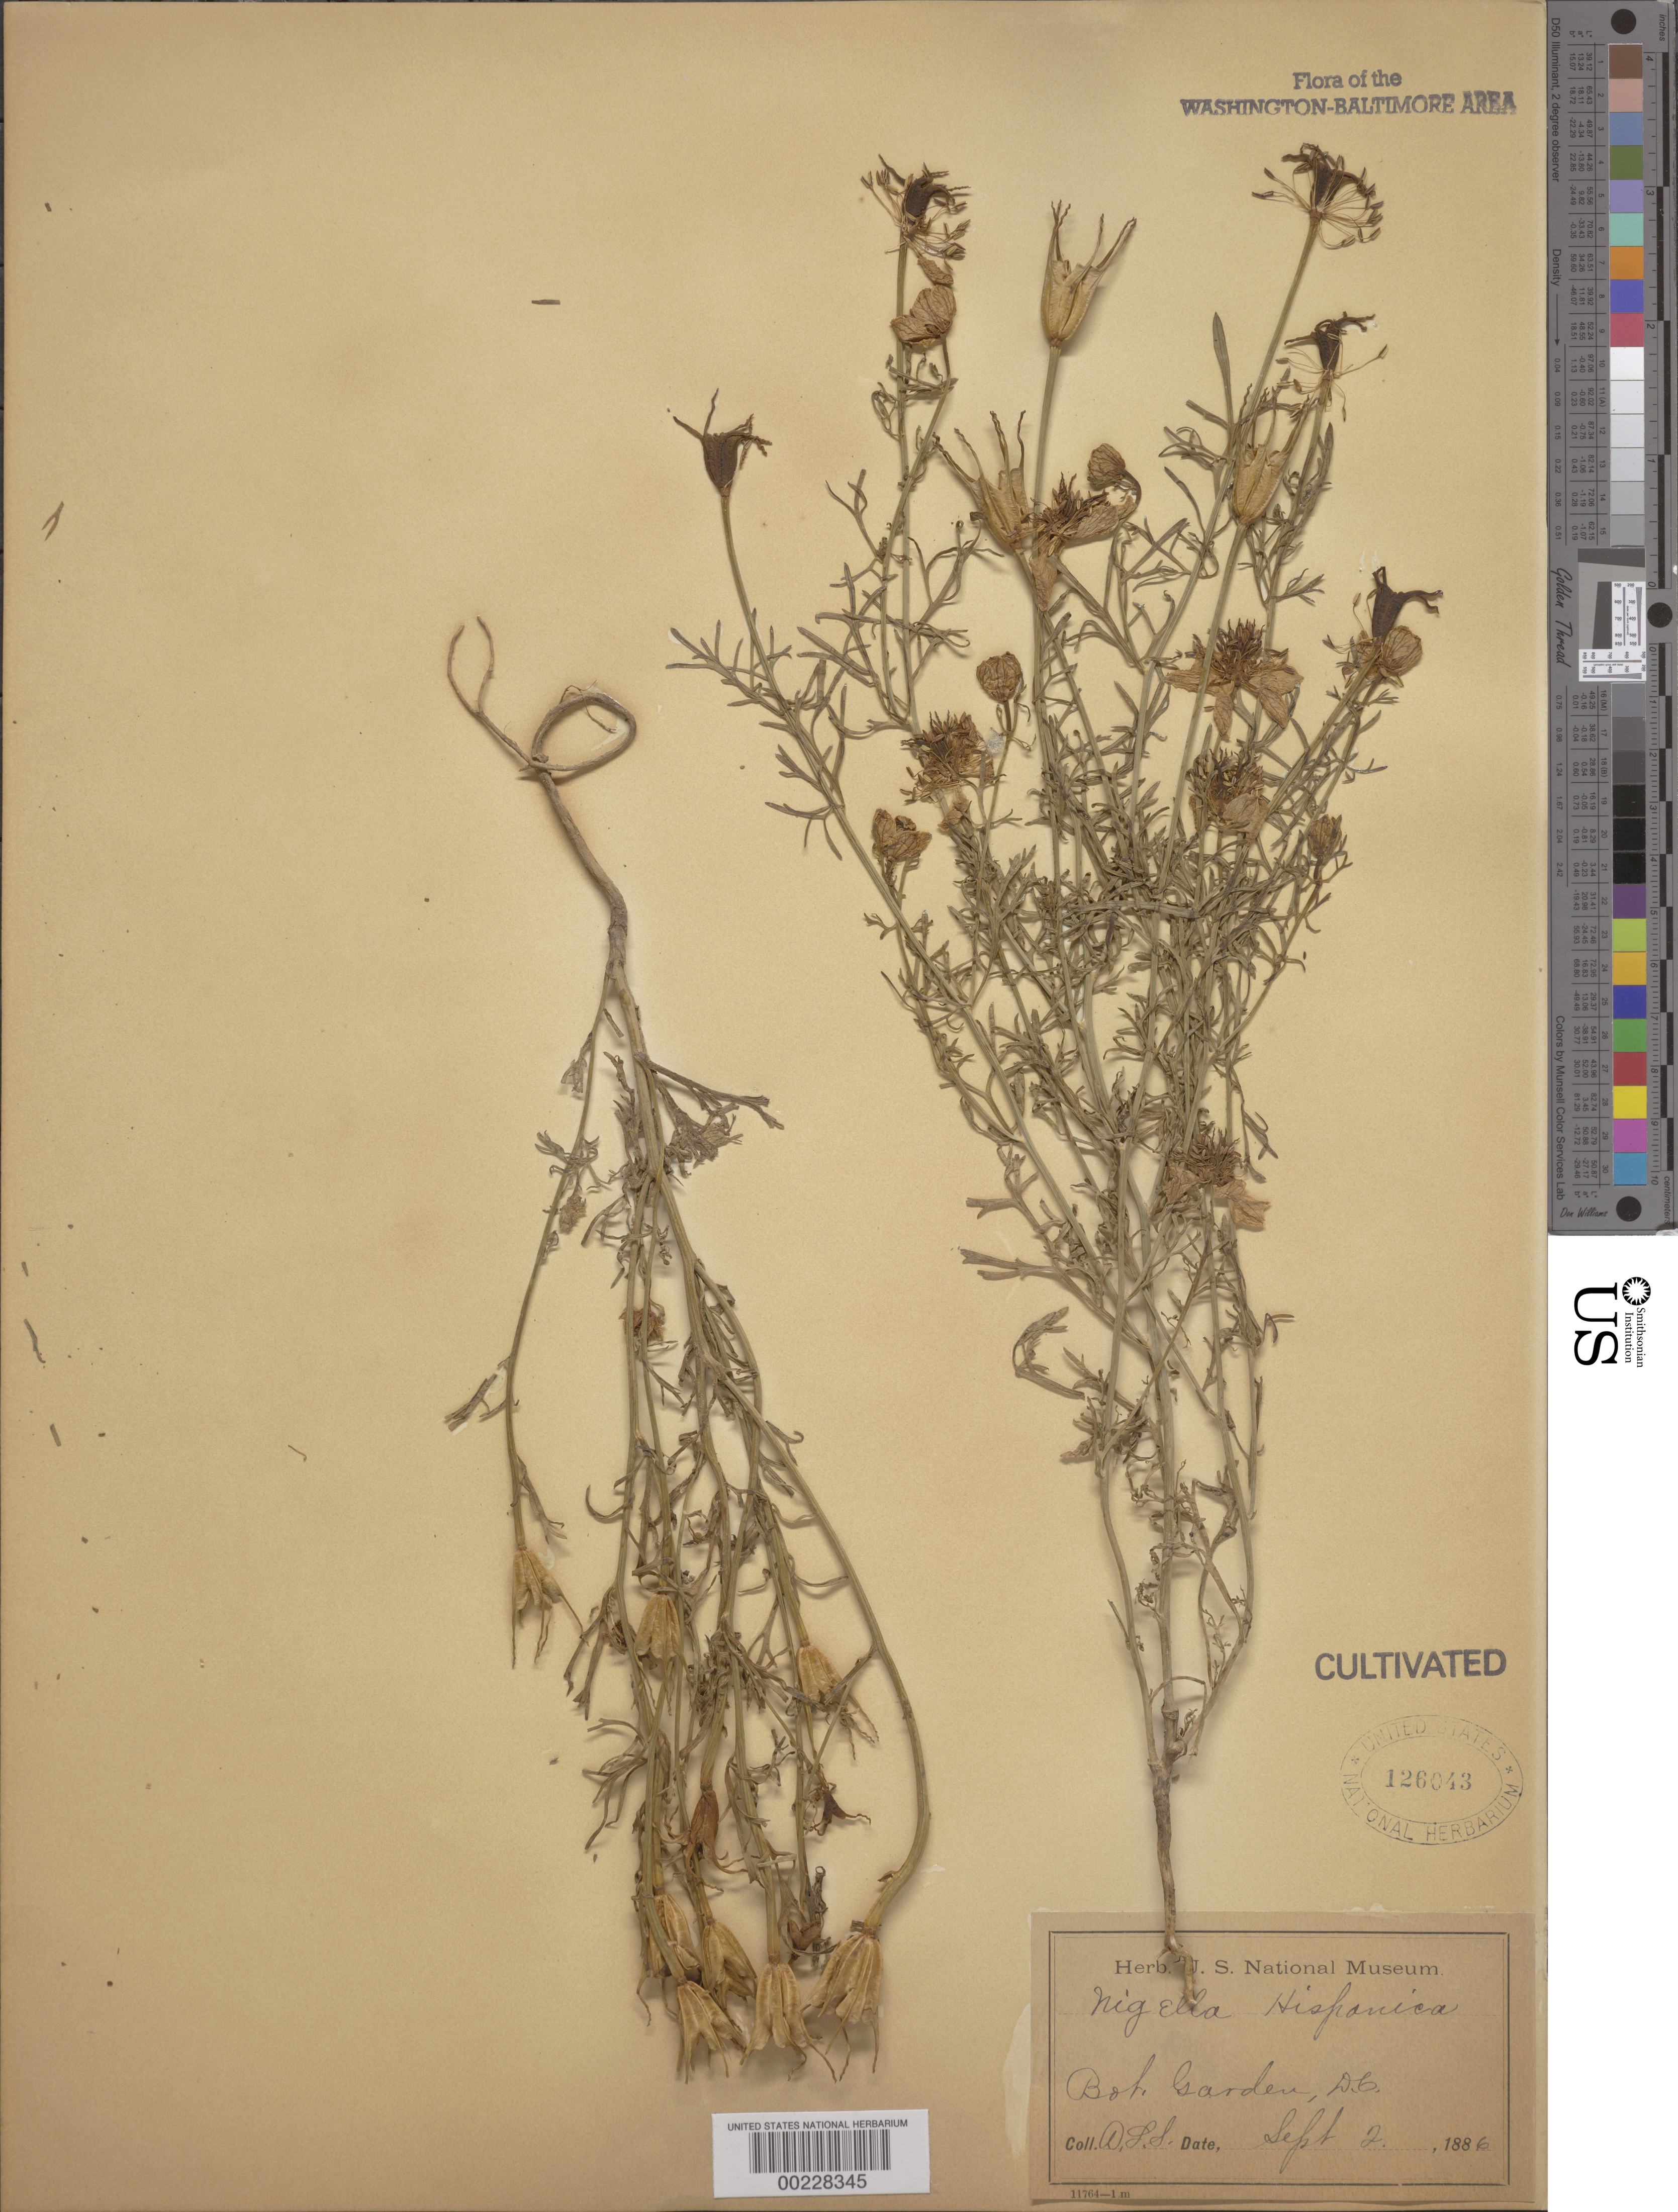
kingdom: Plantae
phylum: Tracheophyta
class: Magnoliopsida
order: Ranunculales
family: Ranunculaceae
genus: Nigella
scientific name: Nigella hispanica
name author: L.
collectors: A. L. Schott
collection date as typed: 02 Sep 1886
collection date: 1886-09-02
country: United States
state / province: District of Columbia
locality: Botanical Gardens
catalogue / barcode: US 126043